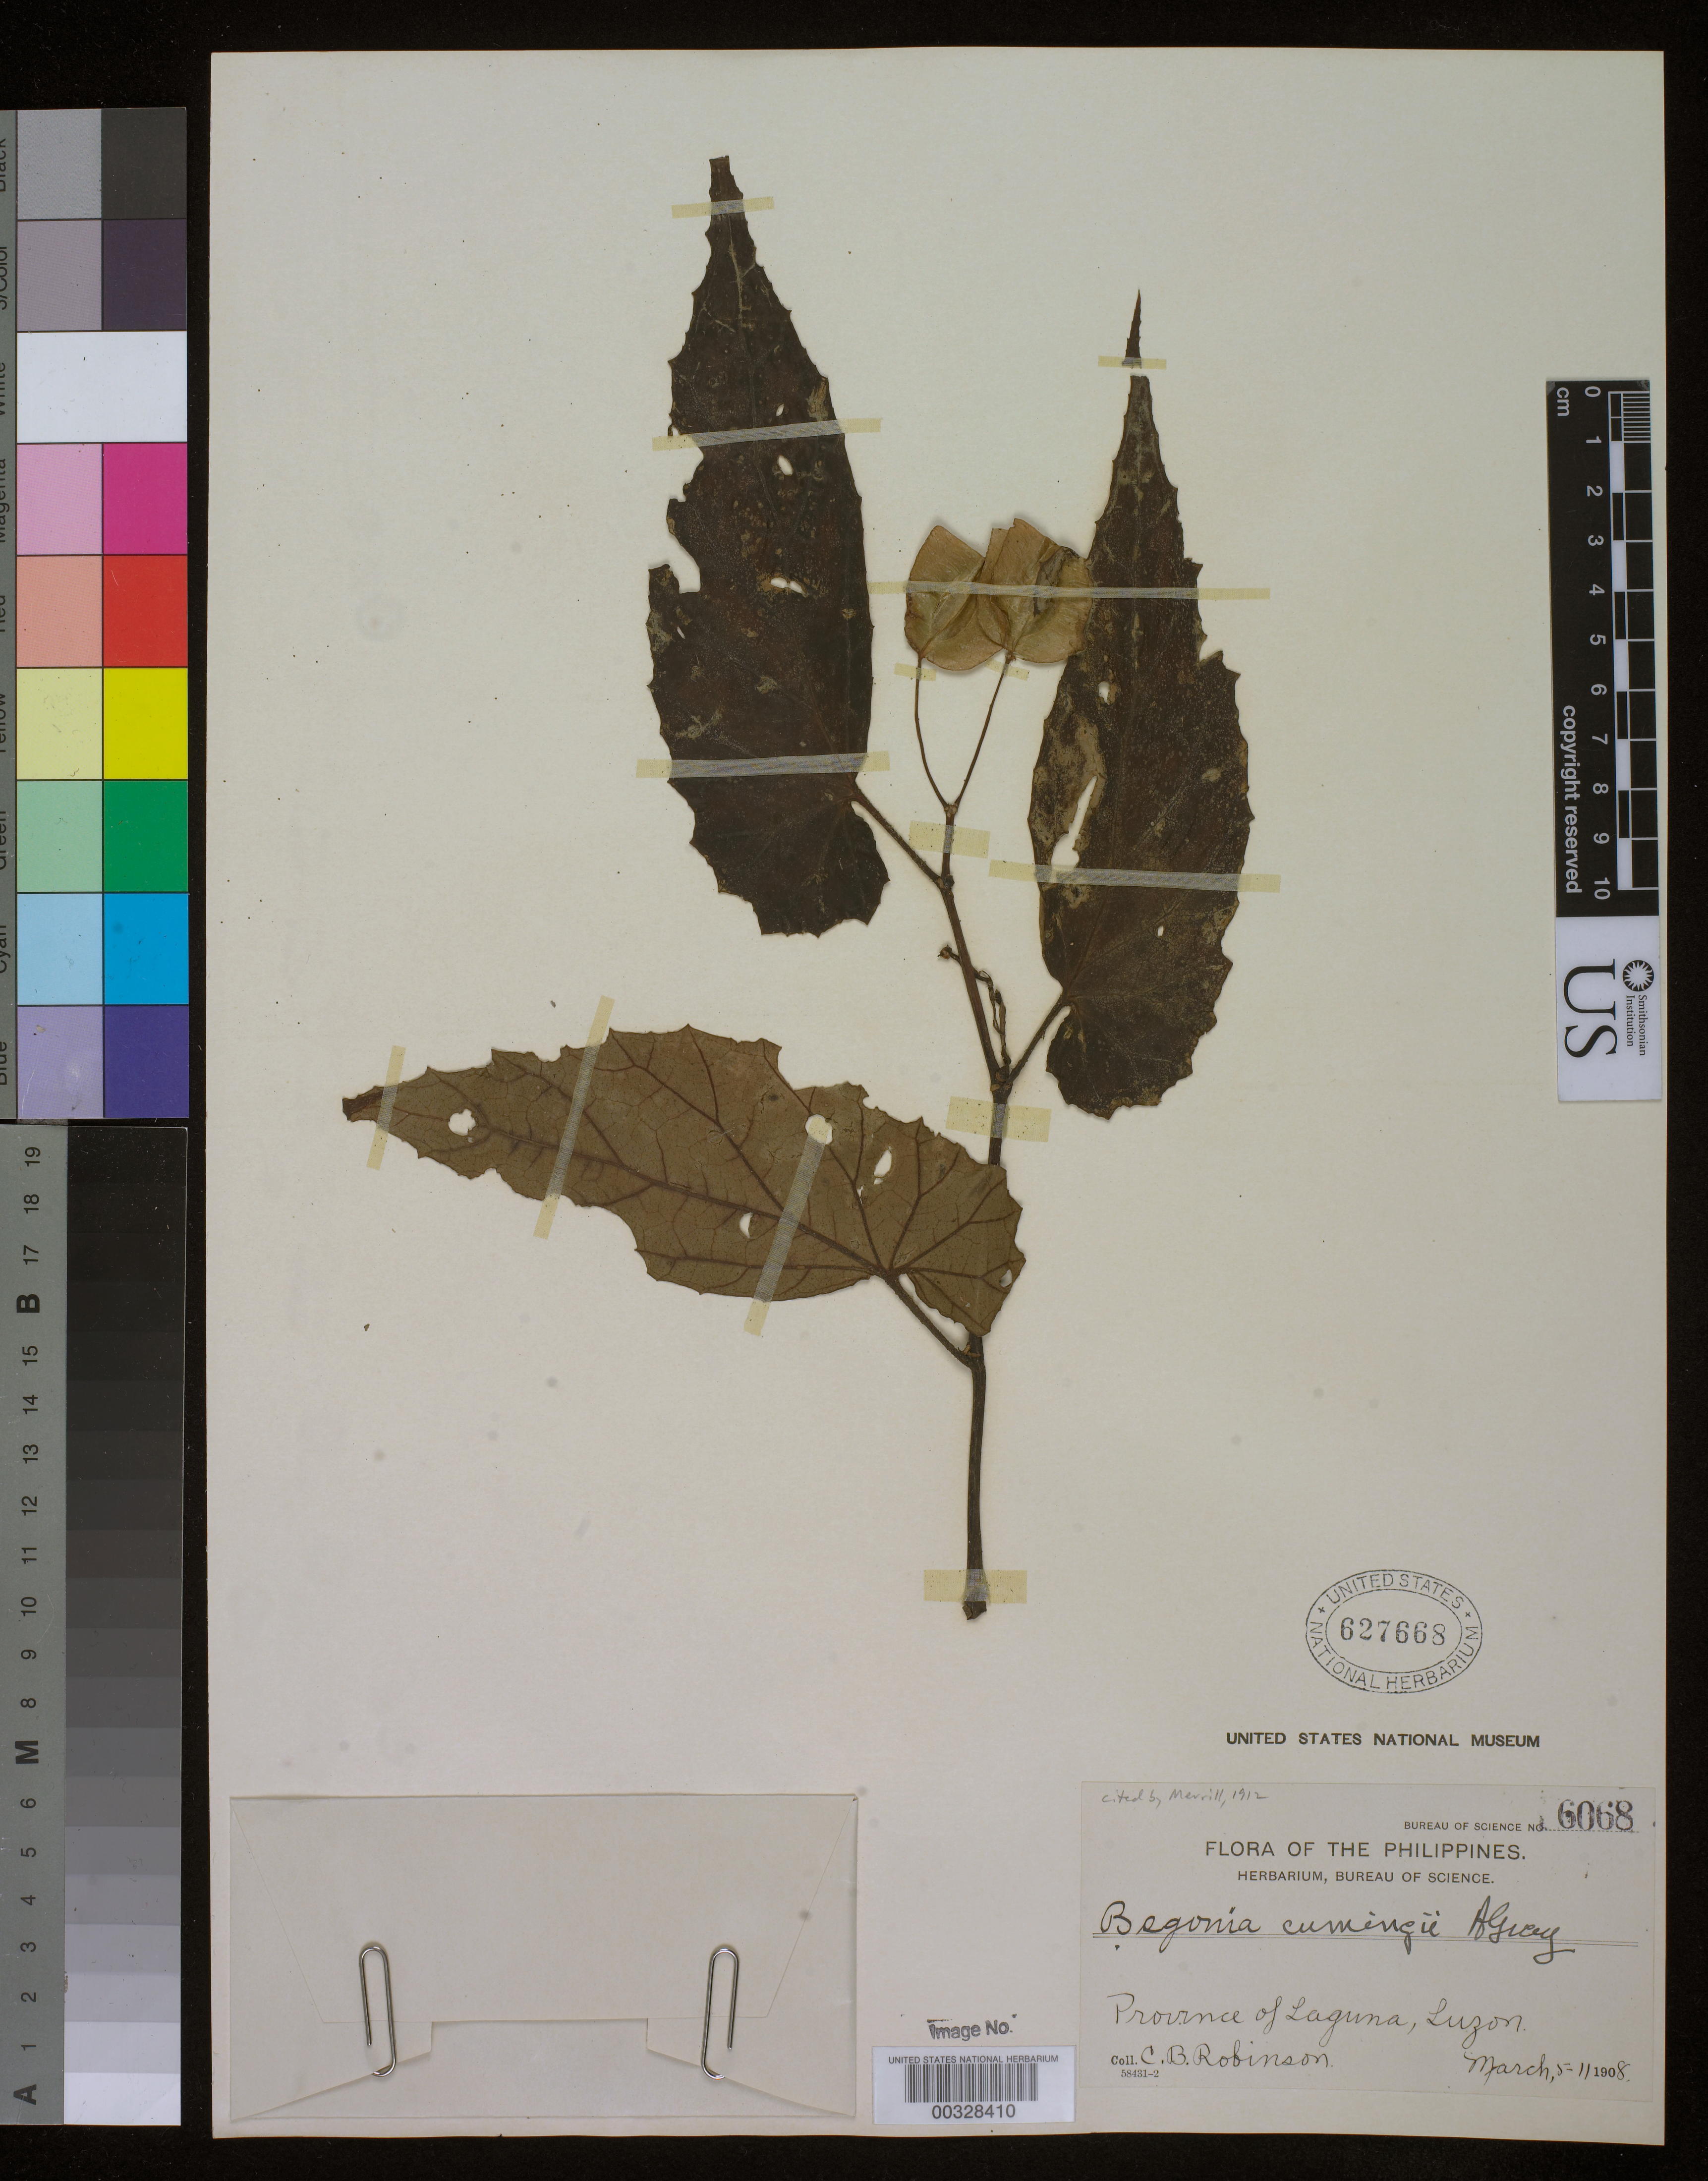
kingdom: Plantae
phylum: Tracheophyta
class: Magnoliopsida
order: Cucurbitales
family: Begoniaceae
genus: Begonia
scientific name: Begonia cumingii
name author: A. Gray in Wilkes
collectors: C. Robinson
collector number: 6068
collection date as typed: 05 Mar 1908 to 11 Mar 1908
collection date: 1908-03-05/1908-03-11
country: Philippines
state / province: Calabarzon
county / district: Laguna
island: Luzon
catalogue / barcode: US 627668